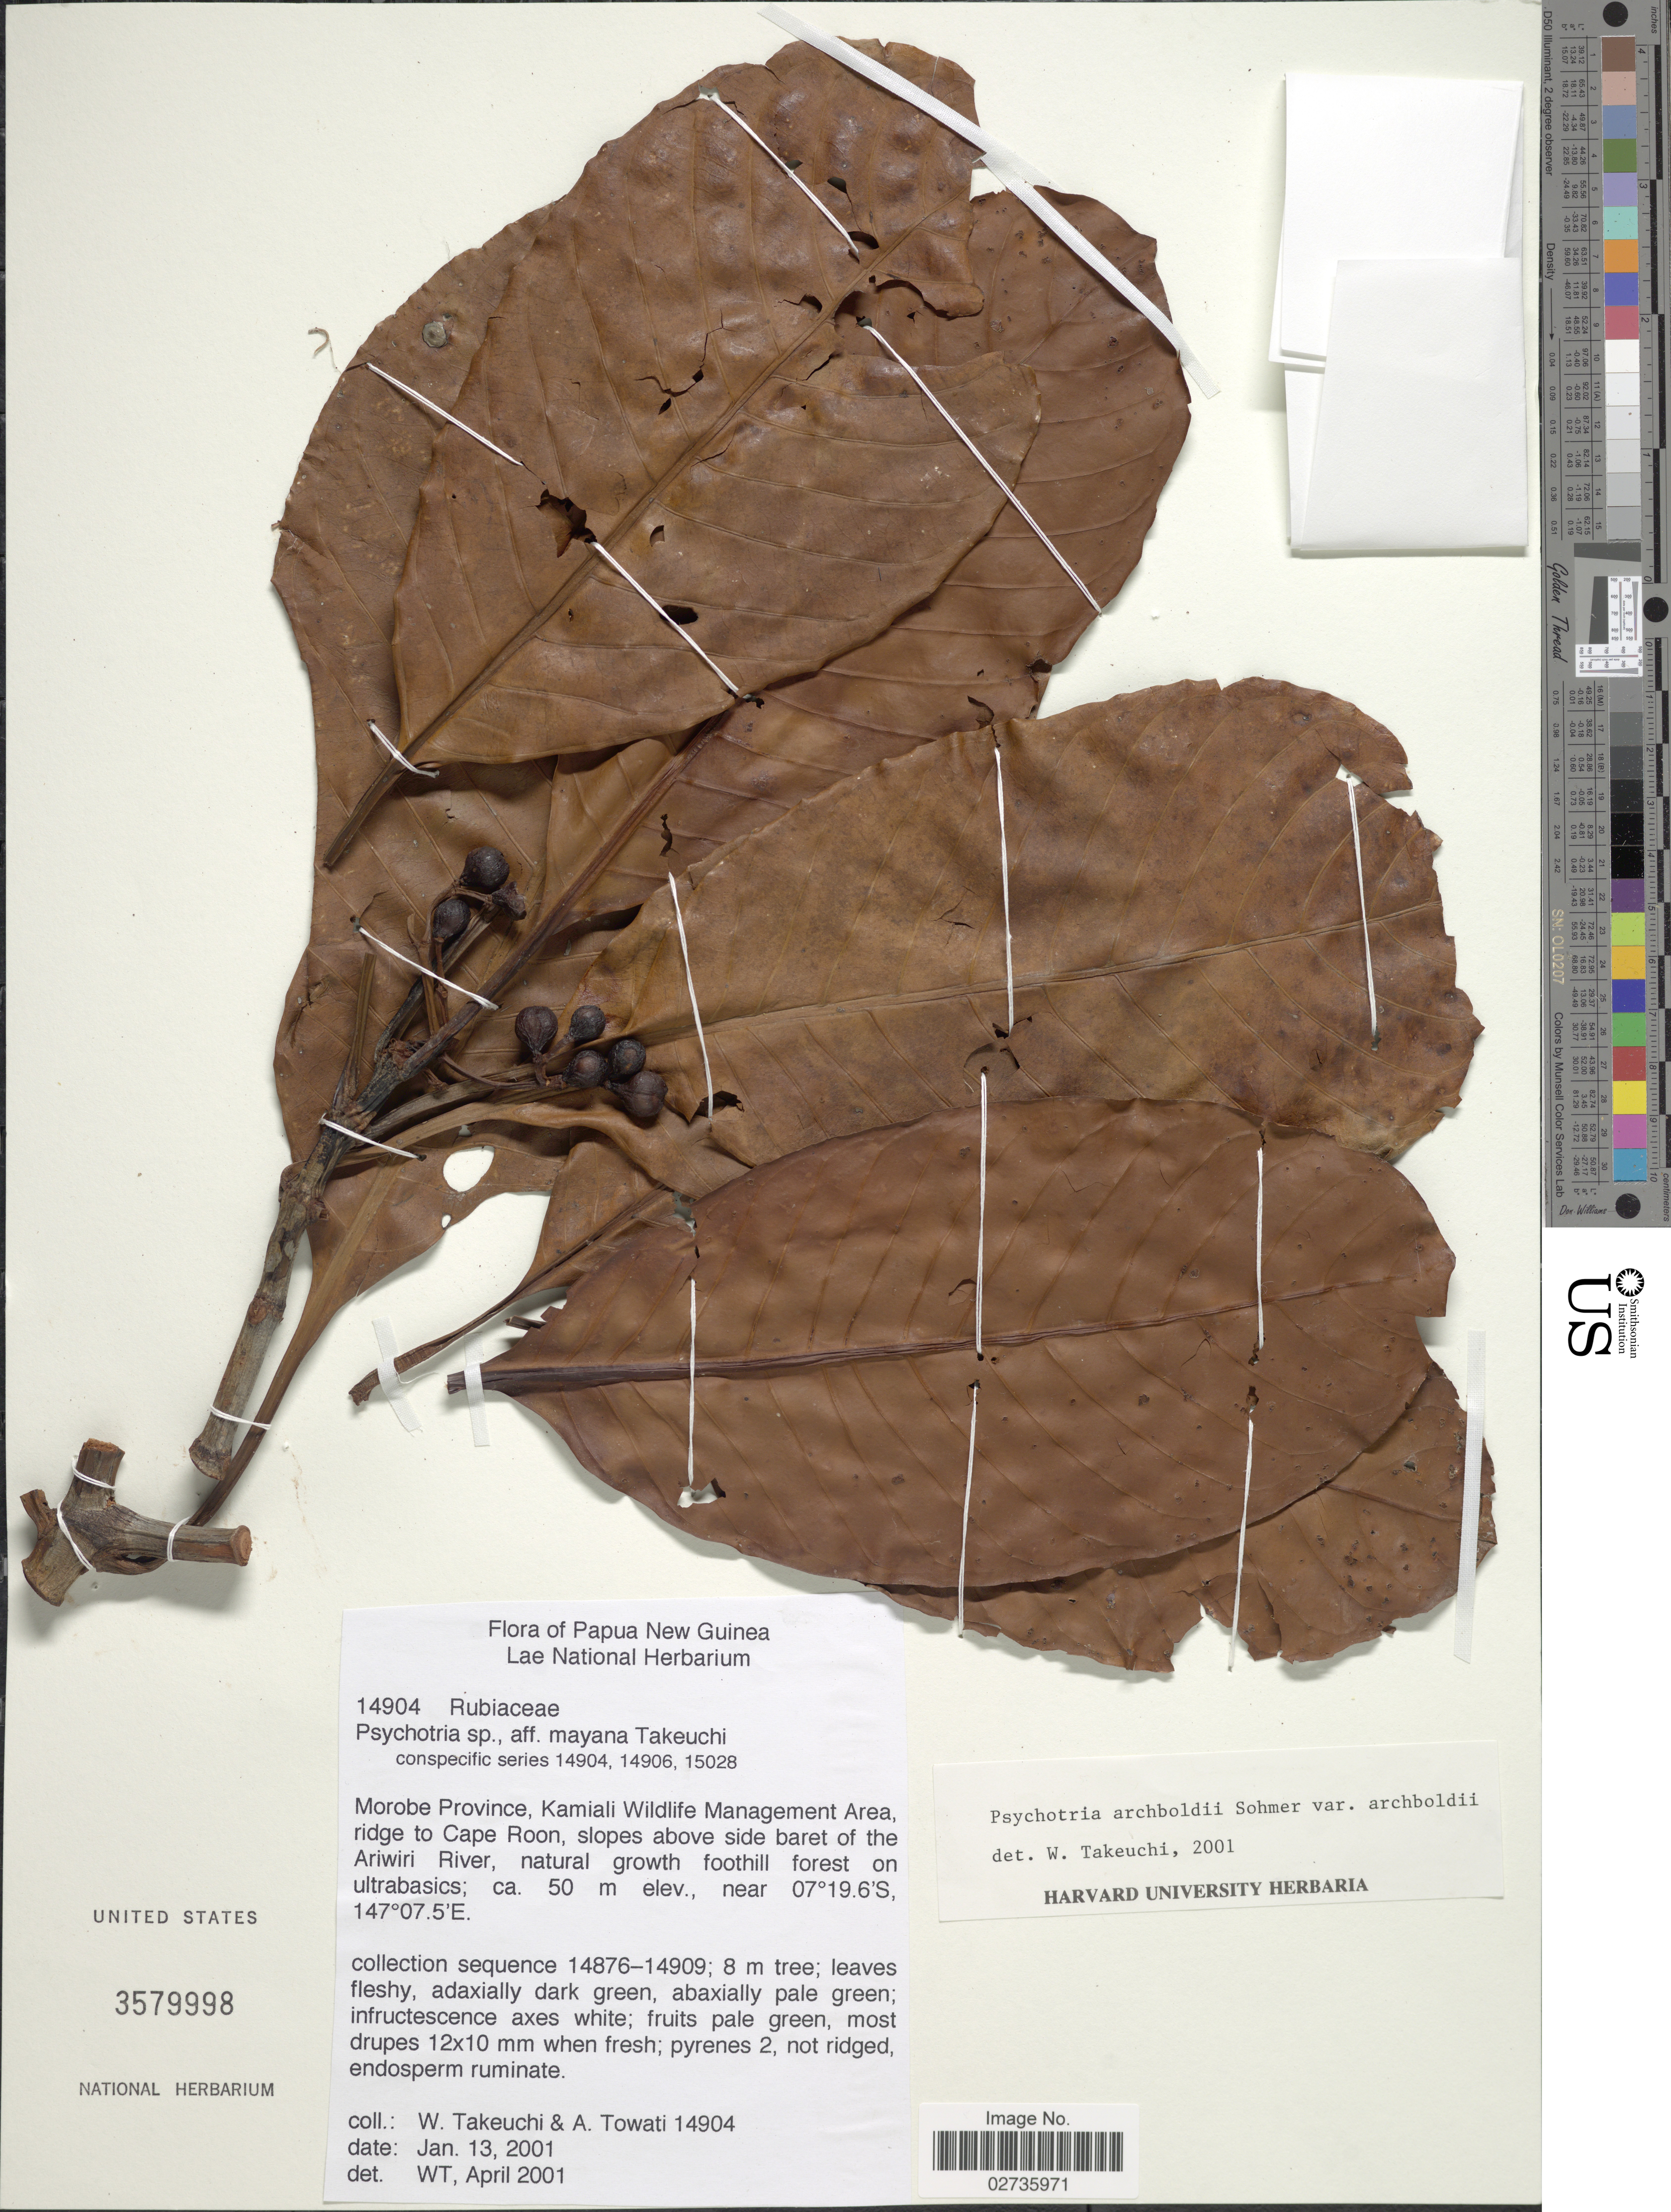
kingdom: Plantae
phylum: Tracheophyta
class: Magnoliopsida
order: Gentianales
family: Rubiaceae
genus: Psychotria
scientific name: Psychotria archboldiana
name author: Fosberg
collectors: W. Takeuchi & A. Towati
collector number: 14904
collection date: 2001-01-13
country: Papua New Guinea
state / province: Morobe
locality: Kamiali Wildlife Management Area, ridge to Cape Roon, slopes above side baret of the Ariwiri River, natural growth foothill forest on ultrabasics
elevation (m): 50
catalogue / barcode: US 3579998